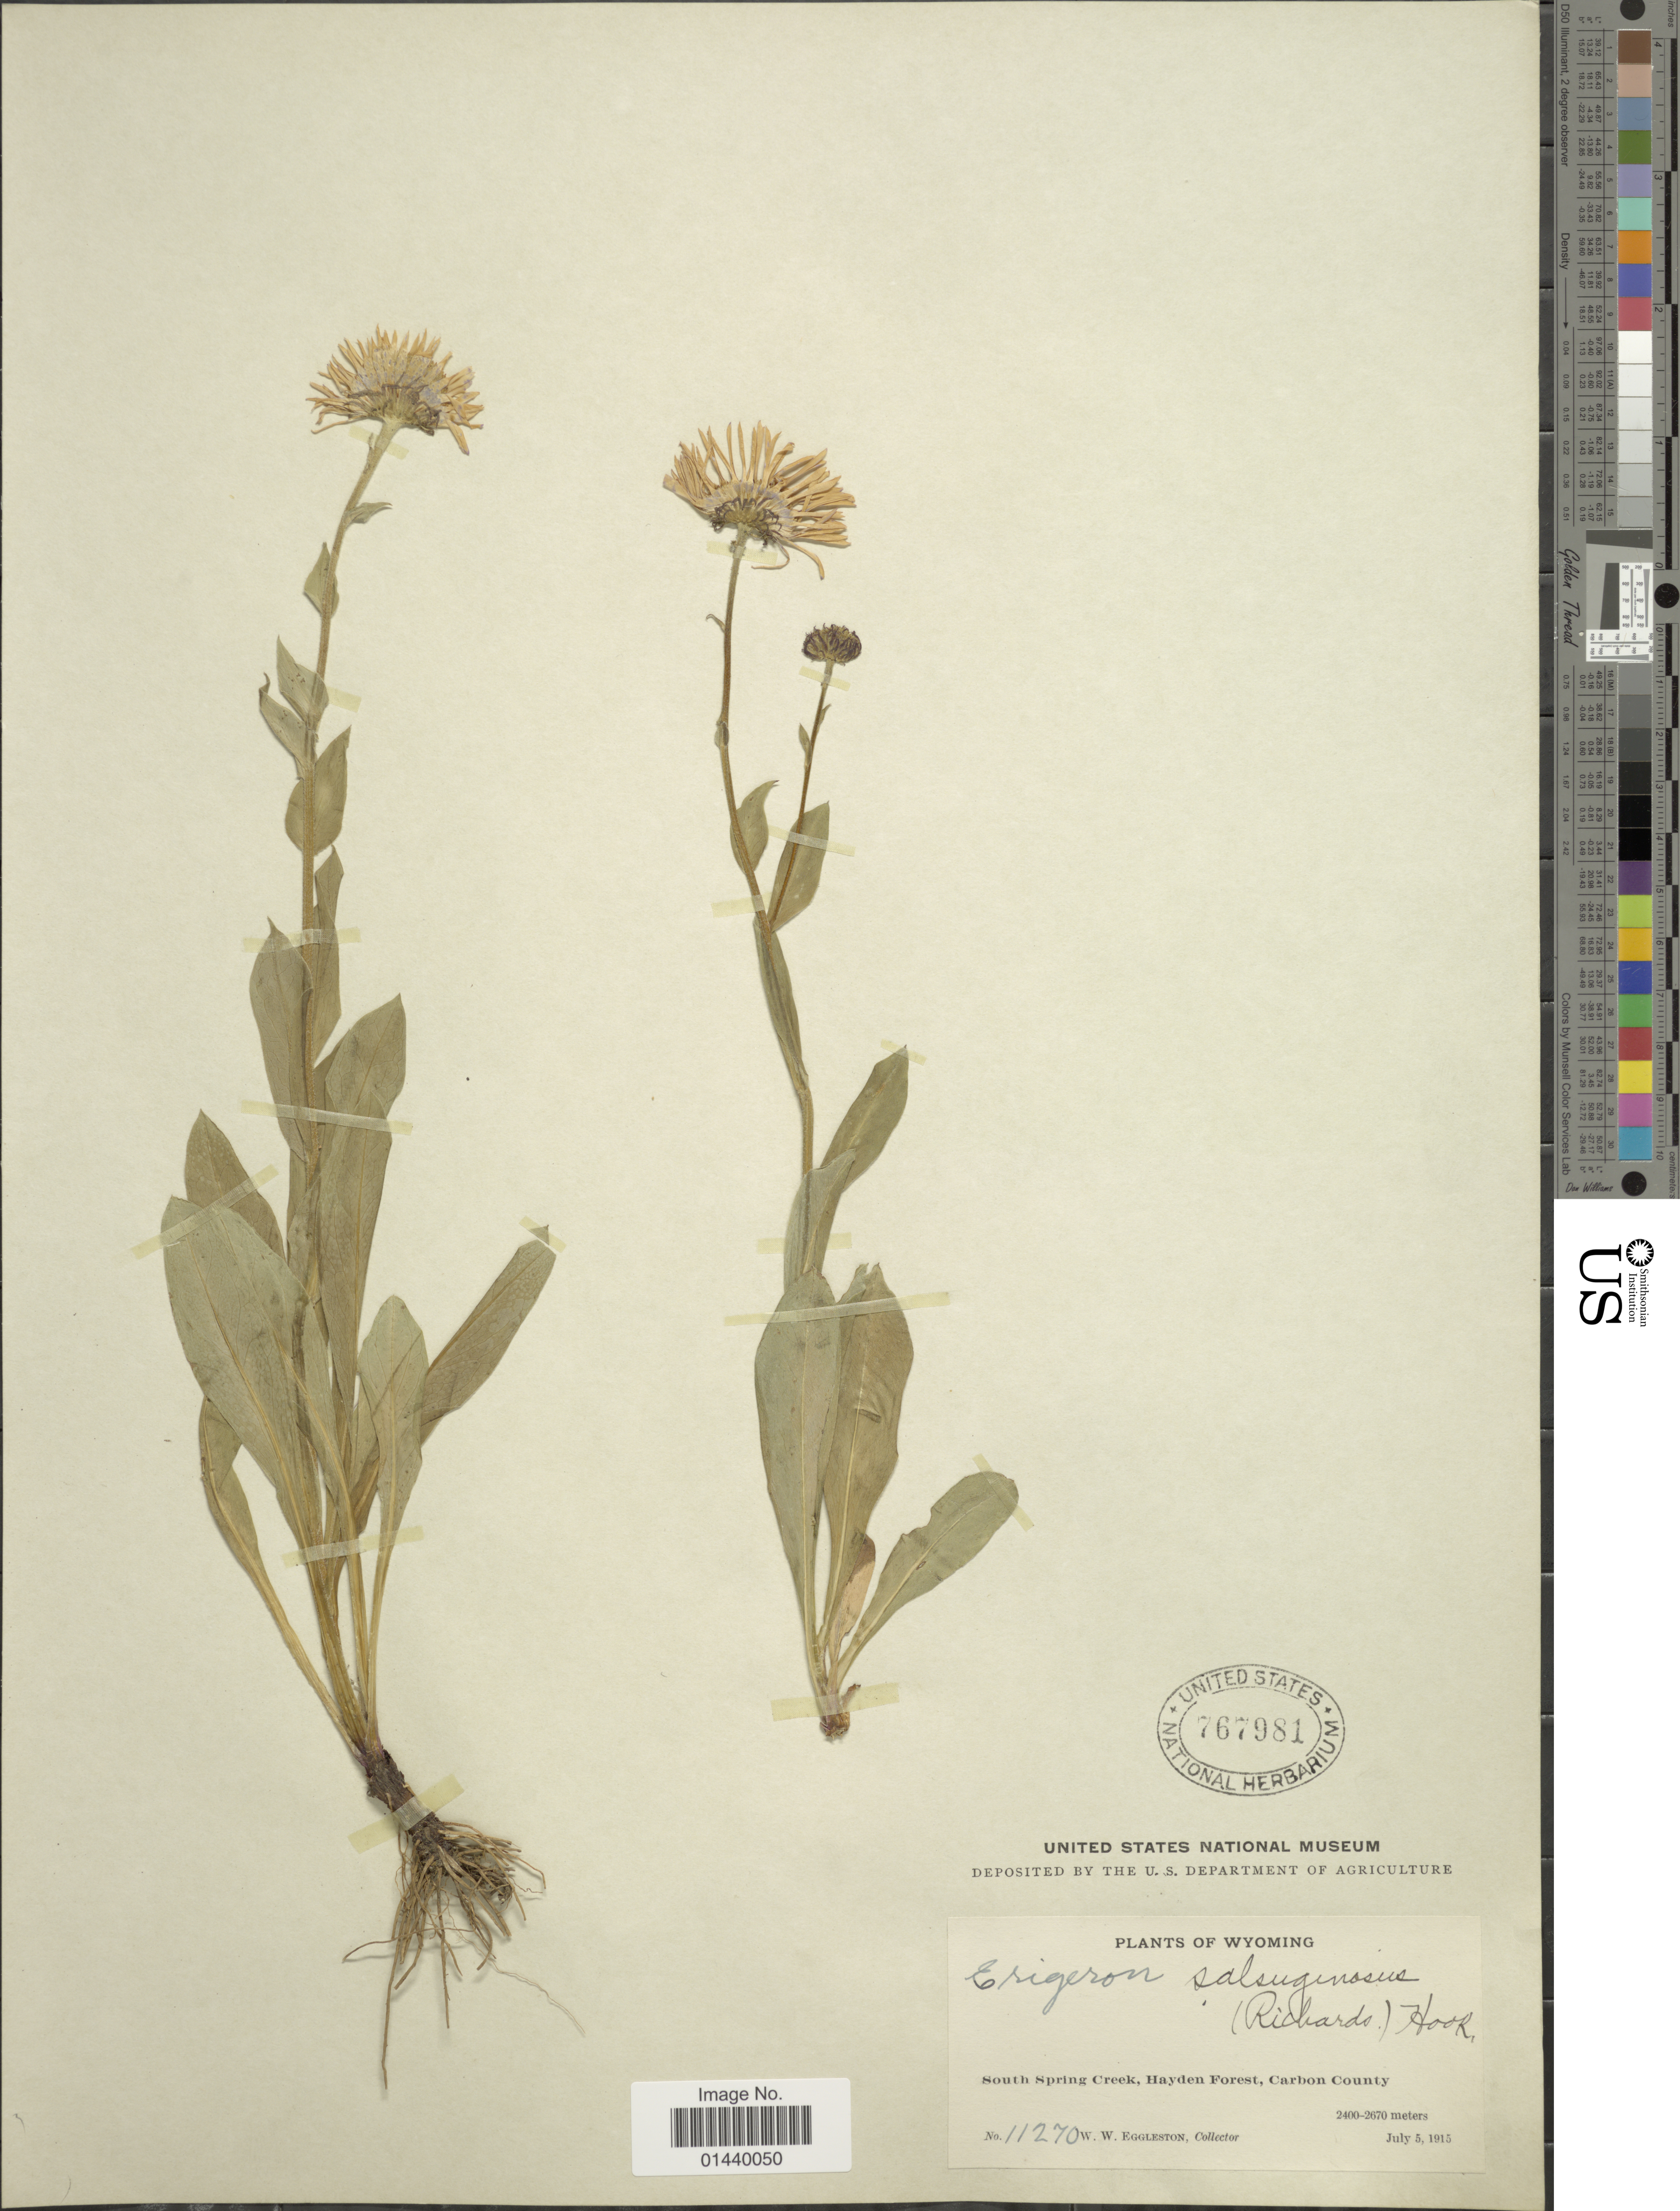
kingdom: Plantae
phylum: Tracheophyta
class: Magnoliopsida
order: Asterales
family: Asteraceae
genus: Erigeron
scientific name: Erigeron salsuginosus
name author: (Richardson ex R. Br.) A. Gray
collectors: W. W. Eggleston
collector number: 11270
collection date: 1915-06-05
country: United States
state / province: Wyoming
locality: South Spring Creek, Hayden Forest, Carbon County.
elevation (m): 2400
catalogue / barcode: US 767981